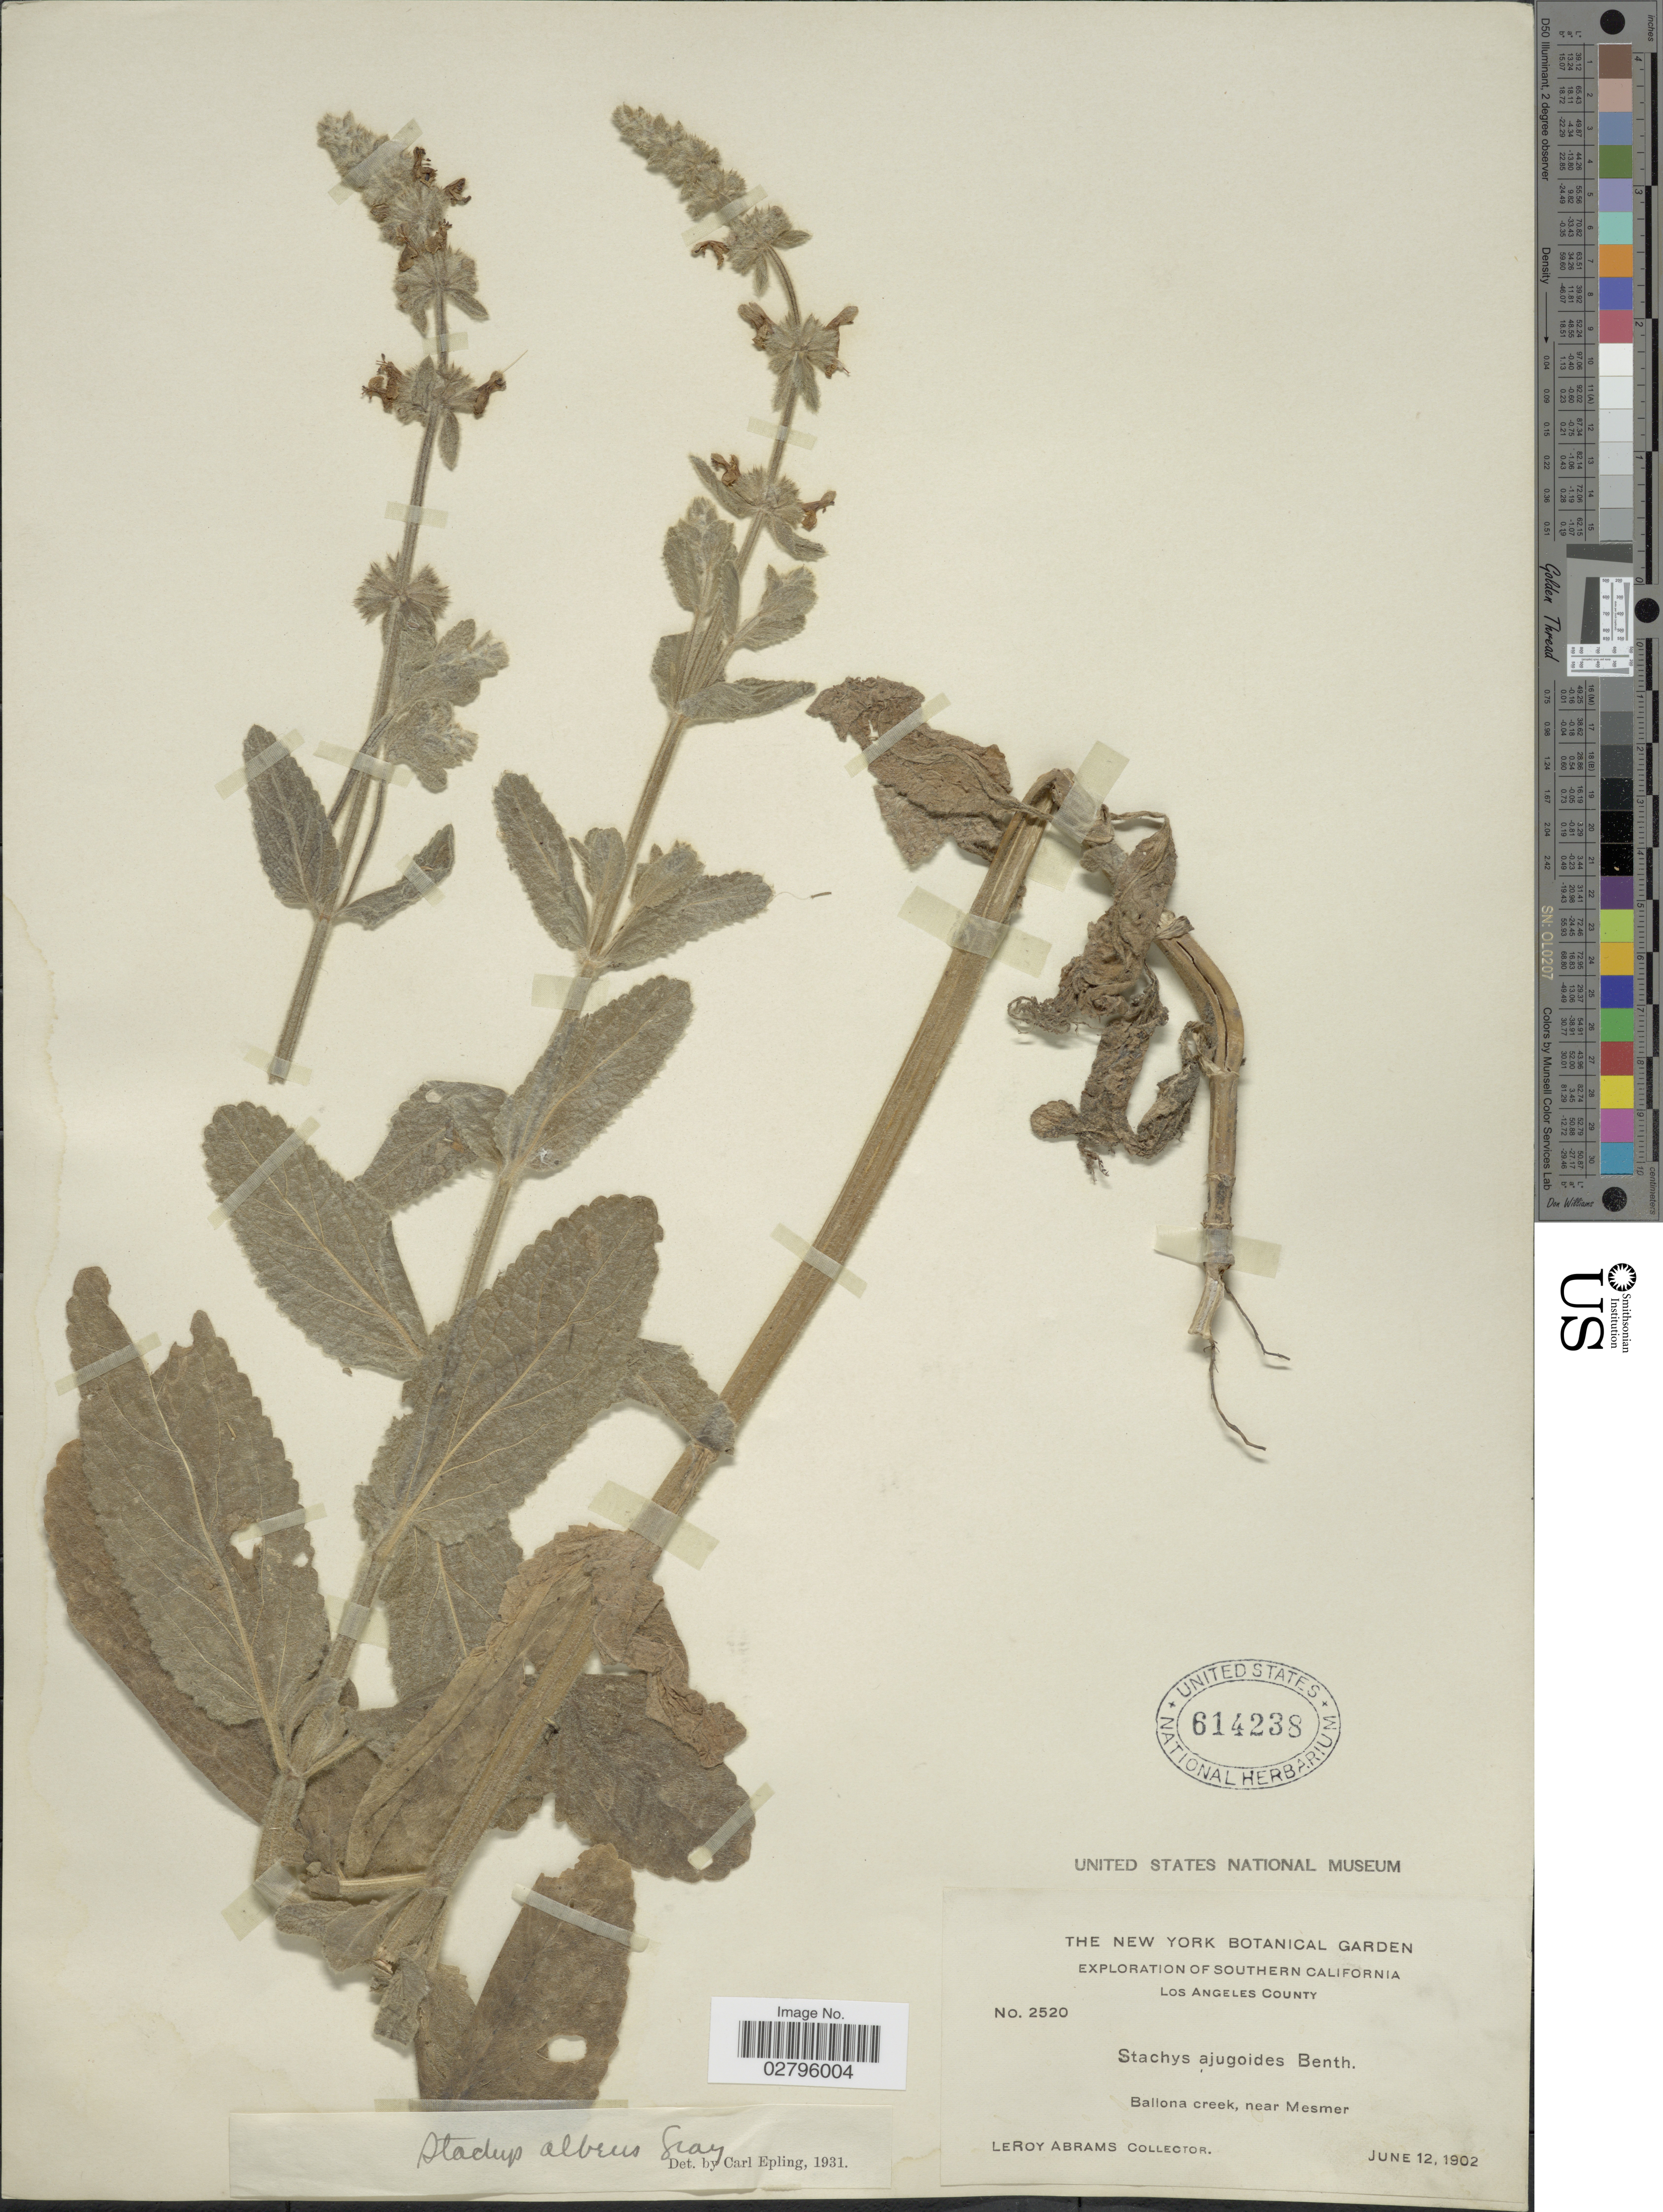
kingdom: Plantae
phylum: Tracheophyta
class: Magnoliopsida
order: Lamiales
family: Lamiaceae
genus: Stachys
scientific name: Stachys albens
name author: A. Gray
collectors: L. Abrams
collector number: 2520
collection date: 1902-06-12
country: United States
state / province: California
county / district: Los Angeles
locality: Southern California, Los Angeles County, Ballona creek, near Mesmer.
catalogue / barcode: US 614238